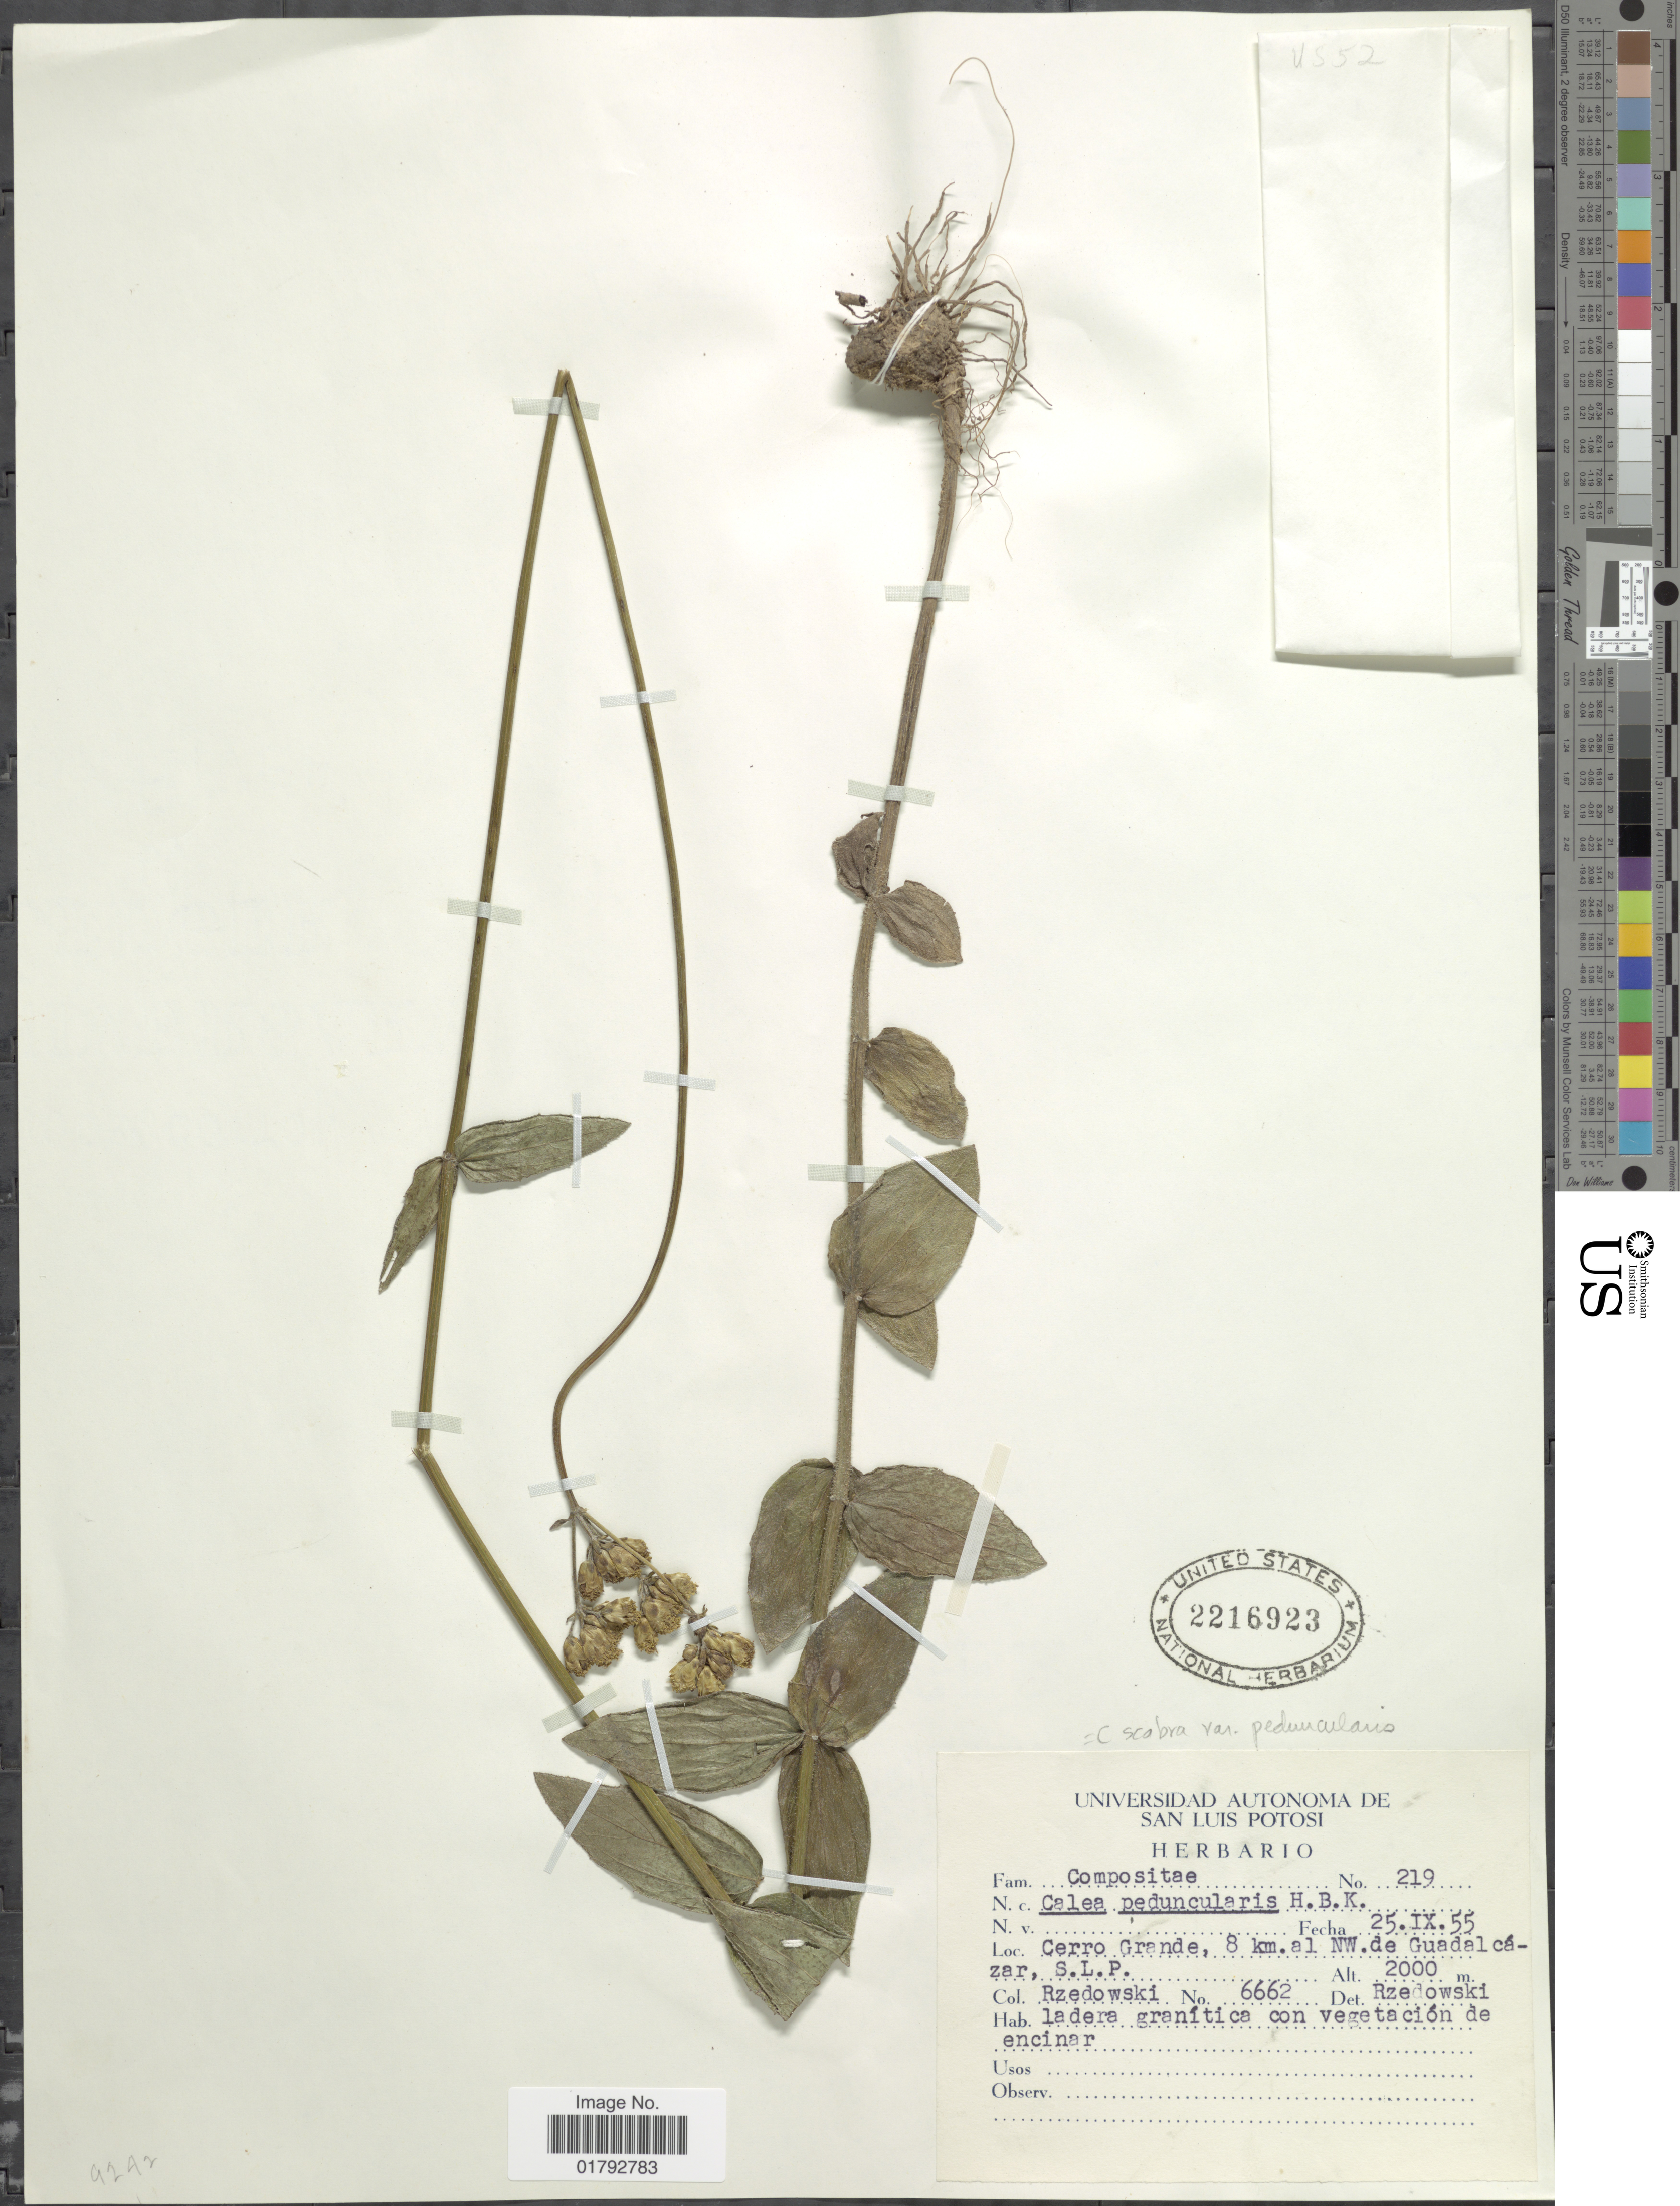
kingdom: Plantae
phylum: Tracheophyta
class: Magnoliopsida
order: Asterales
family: Asteraceae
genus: Alloispermum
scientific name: Alloispermum scabrum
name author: (Lag.) H. Rob.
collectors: Rzedowski, --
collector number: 6662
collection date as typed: Transcribed d/m/y: 25/9/55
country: Mexico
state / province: San Luis Potosí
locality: Cerro Grande, 8 km. al NW de Guadalcazar, S. L. P.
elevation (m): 2000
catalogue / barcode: US 2216923